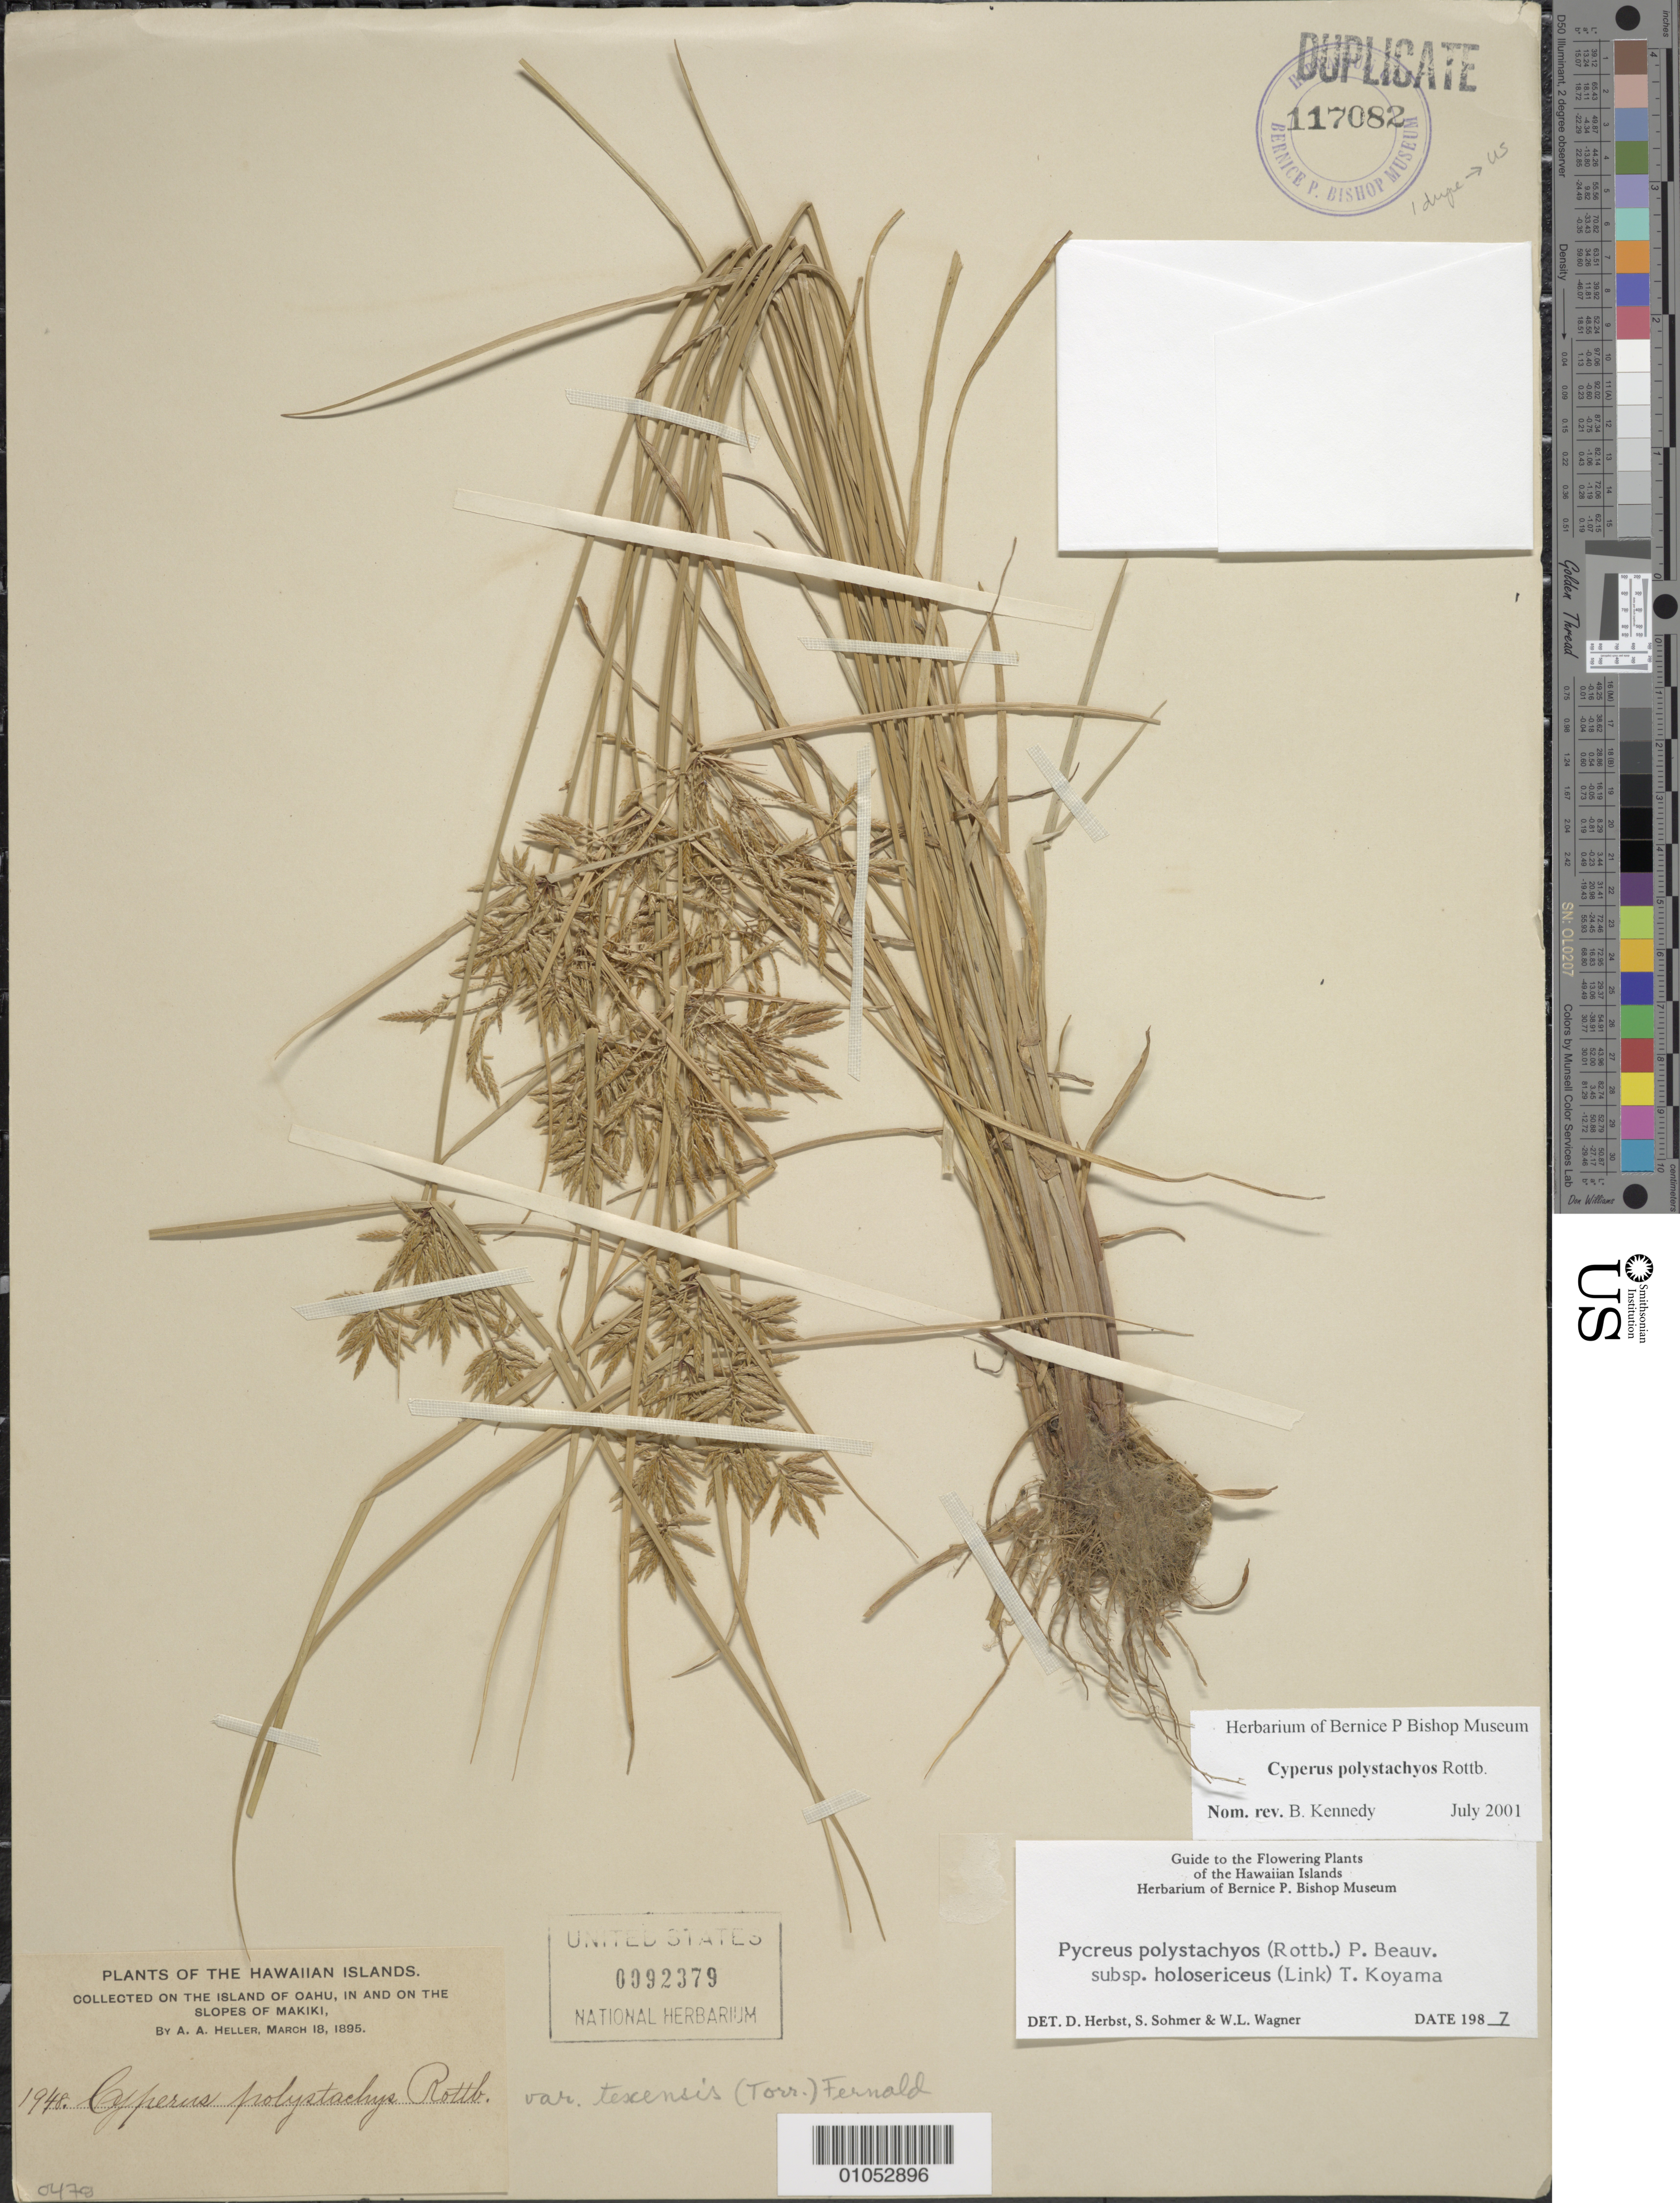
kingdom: Plantae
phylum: Tracheophyta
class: Liliopsida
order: Poales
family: Cyperaceae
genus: Cyperus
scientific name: Cyperus polystachyos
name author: Rottb.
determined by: Kennedy, B.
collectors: A. A. Heller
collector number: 1948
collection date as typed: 18 Mar 1895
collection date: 1895-03-18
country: United States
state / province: Hawaii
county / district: Honolulu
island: Oahu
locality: Slopes of Makiki.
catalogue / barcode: US 92379